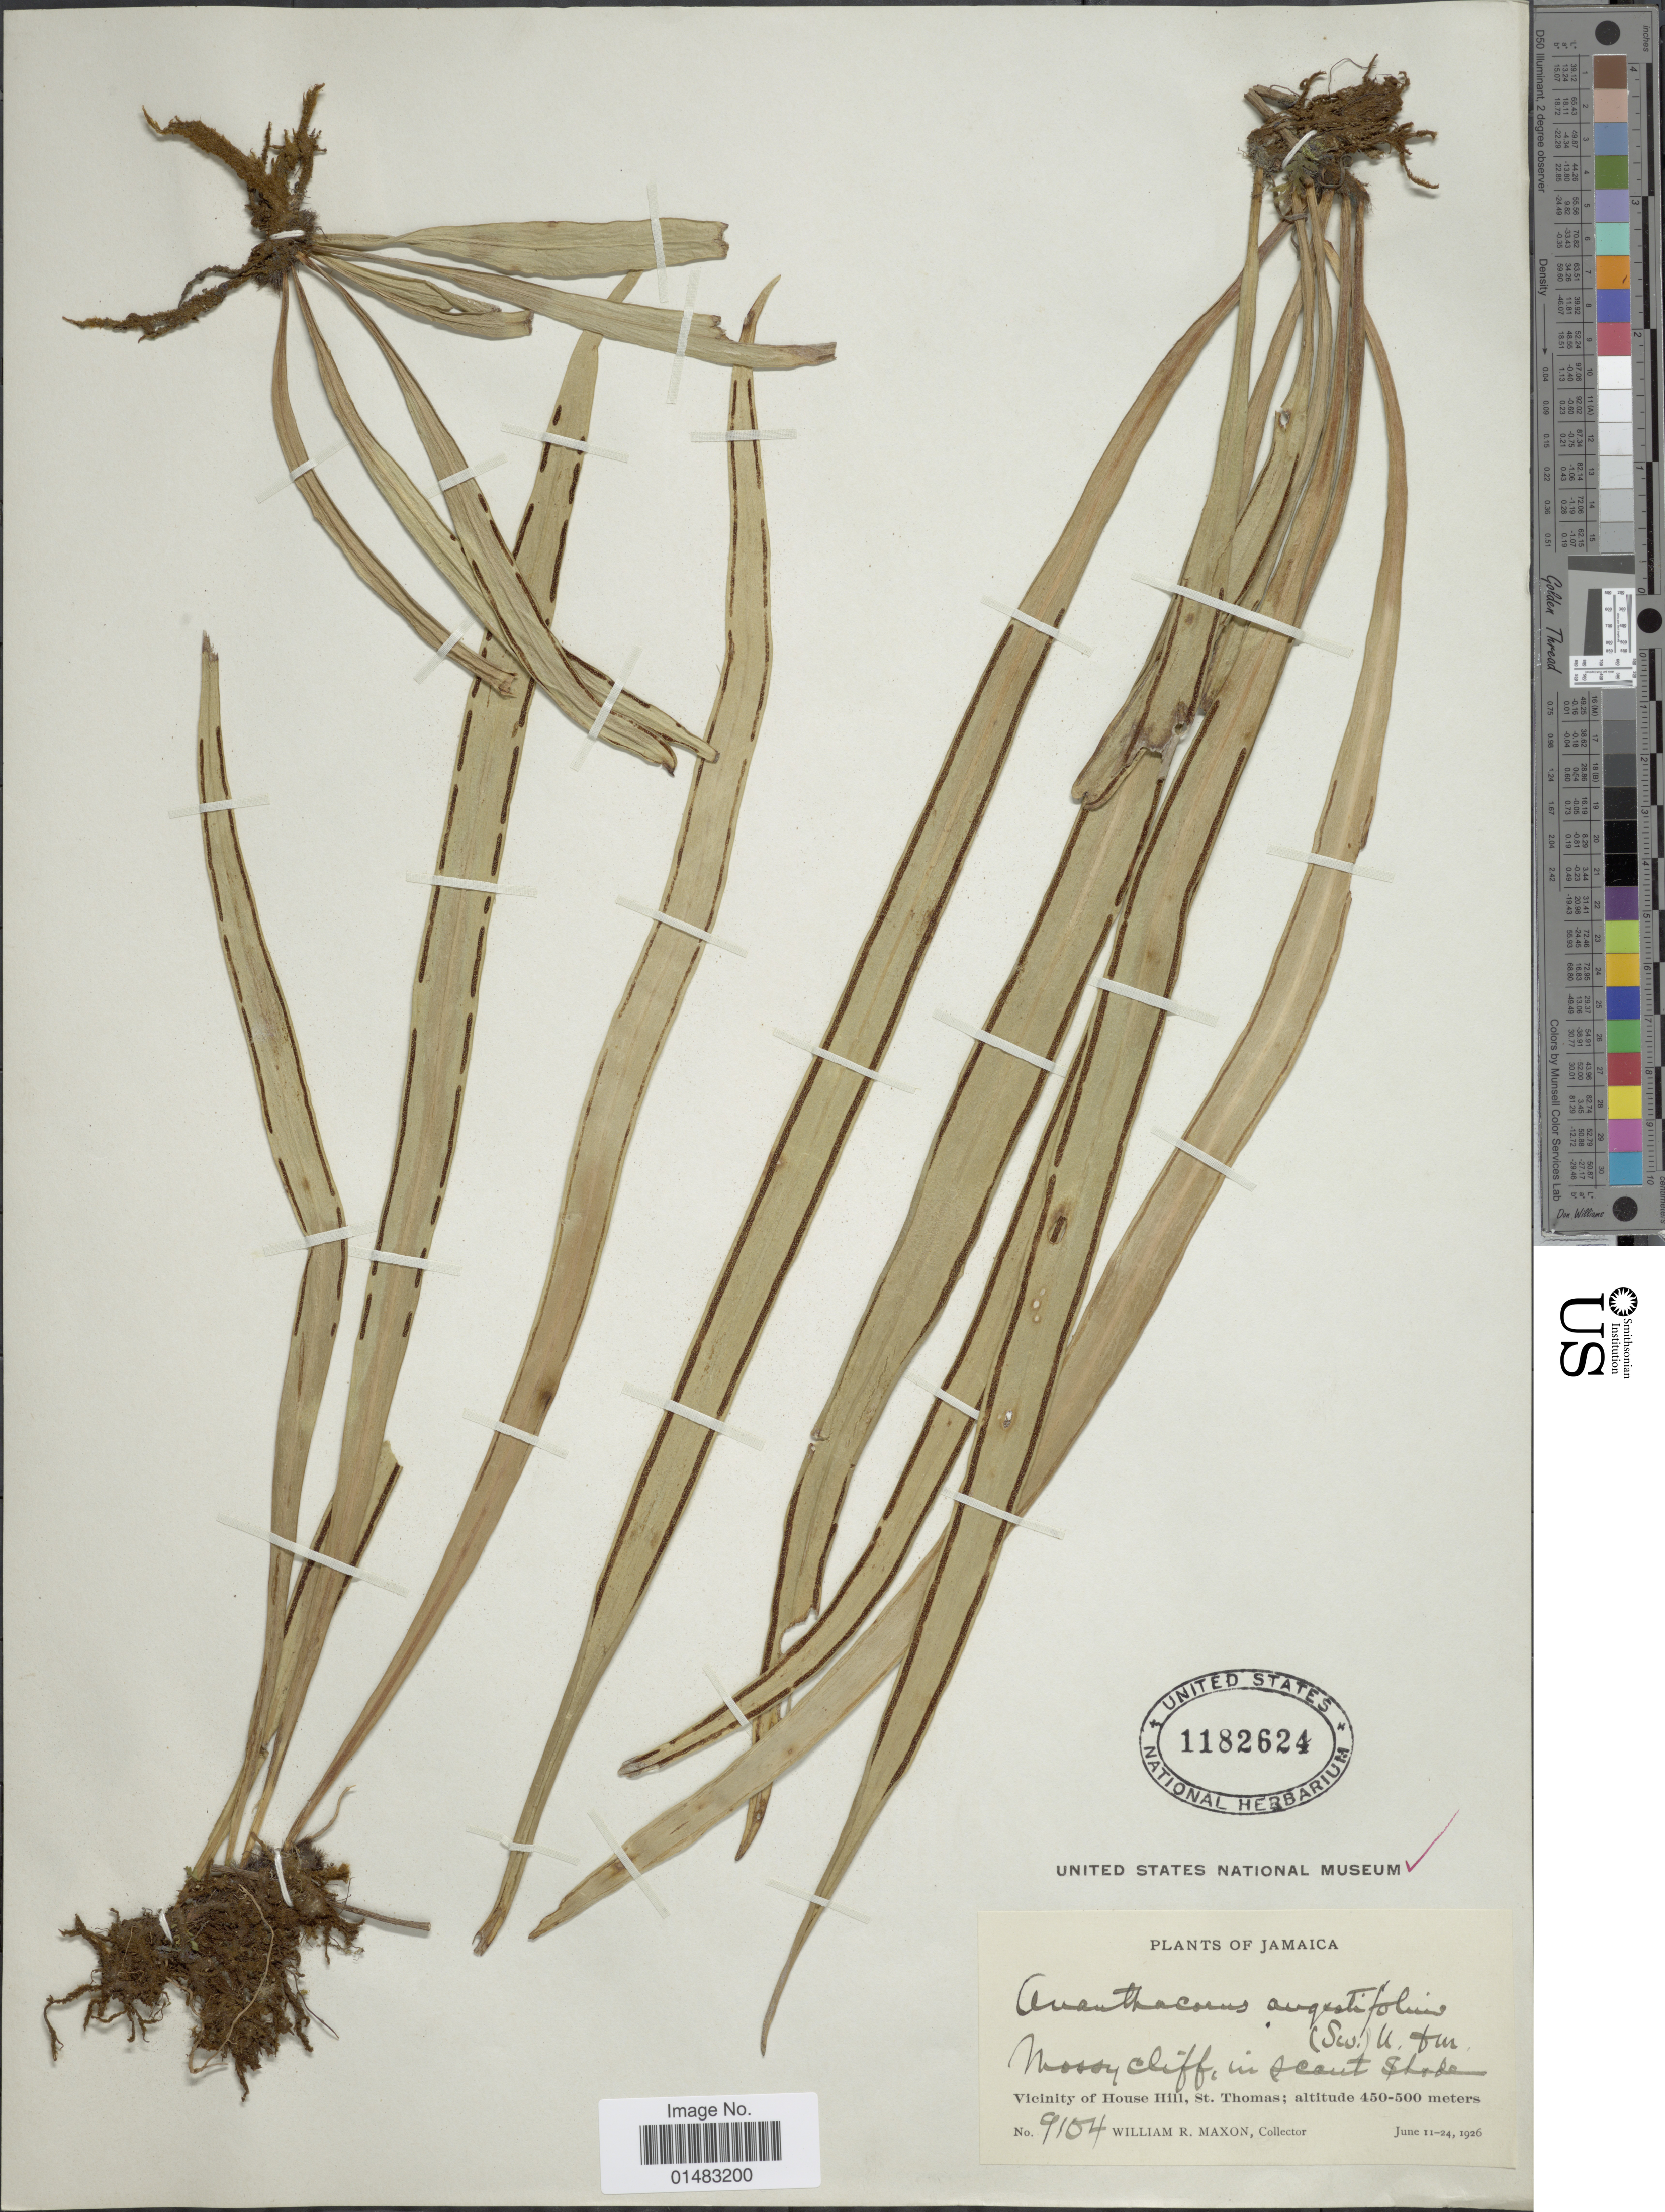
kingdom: Plantae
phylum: Tracheophyta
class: Polypodiopsida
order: Polypodiales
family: Pteridaceae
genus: Ananthacorus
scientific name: Ananthacorus angustifolius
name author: (Sw.) Underw. & Maxon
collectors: W. R. Maxon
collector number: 9104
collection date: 1926-06-11/1926-06-24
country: Jamaica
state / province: Saint Thomas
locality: Vicinity of House Hill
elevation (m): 450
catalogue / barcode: US 1182624